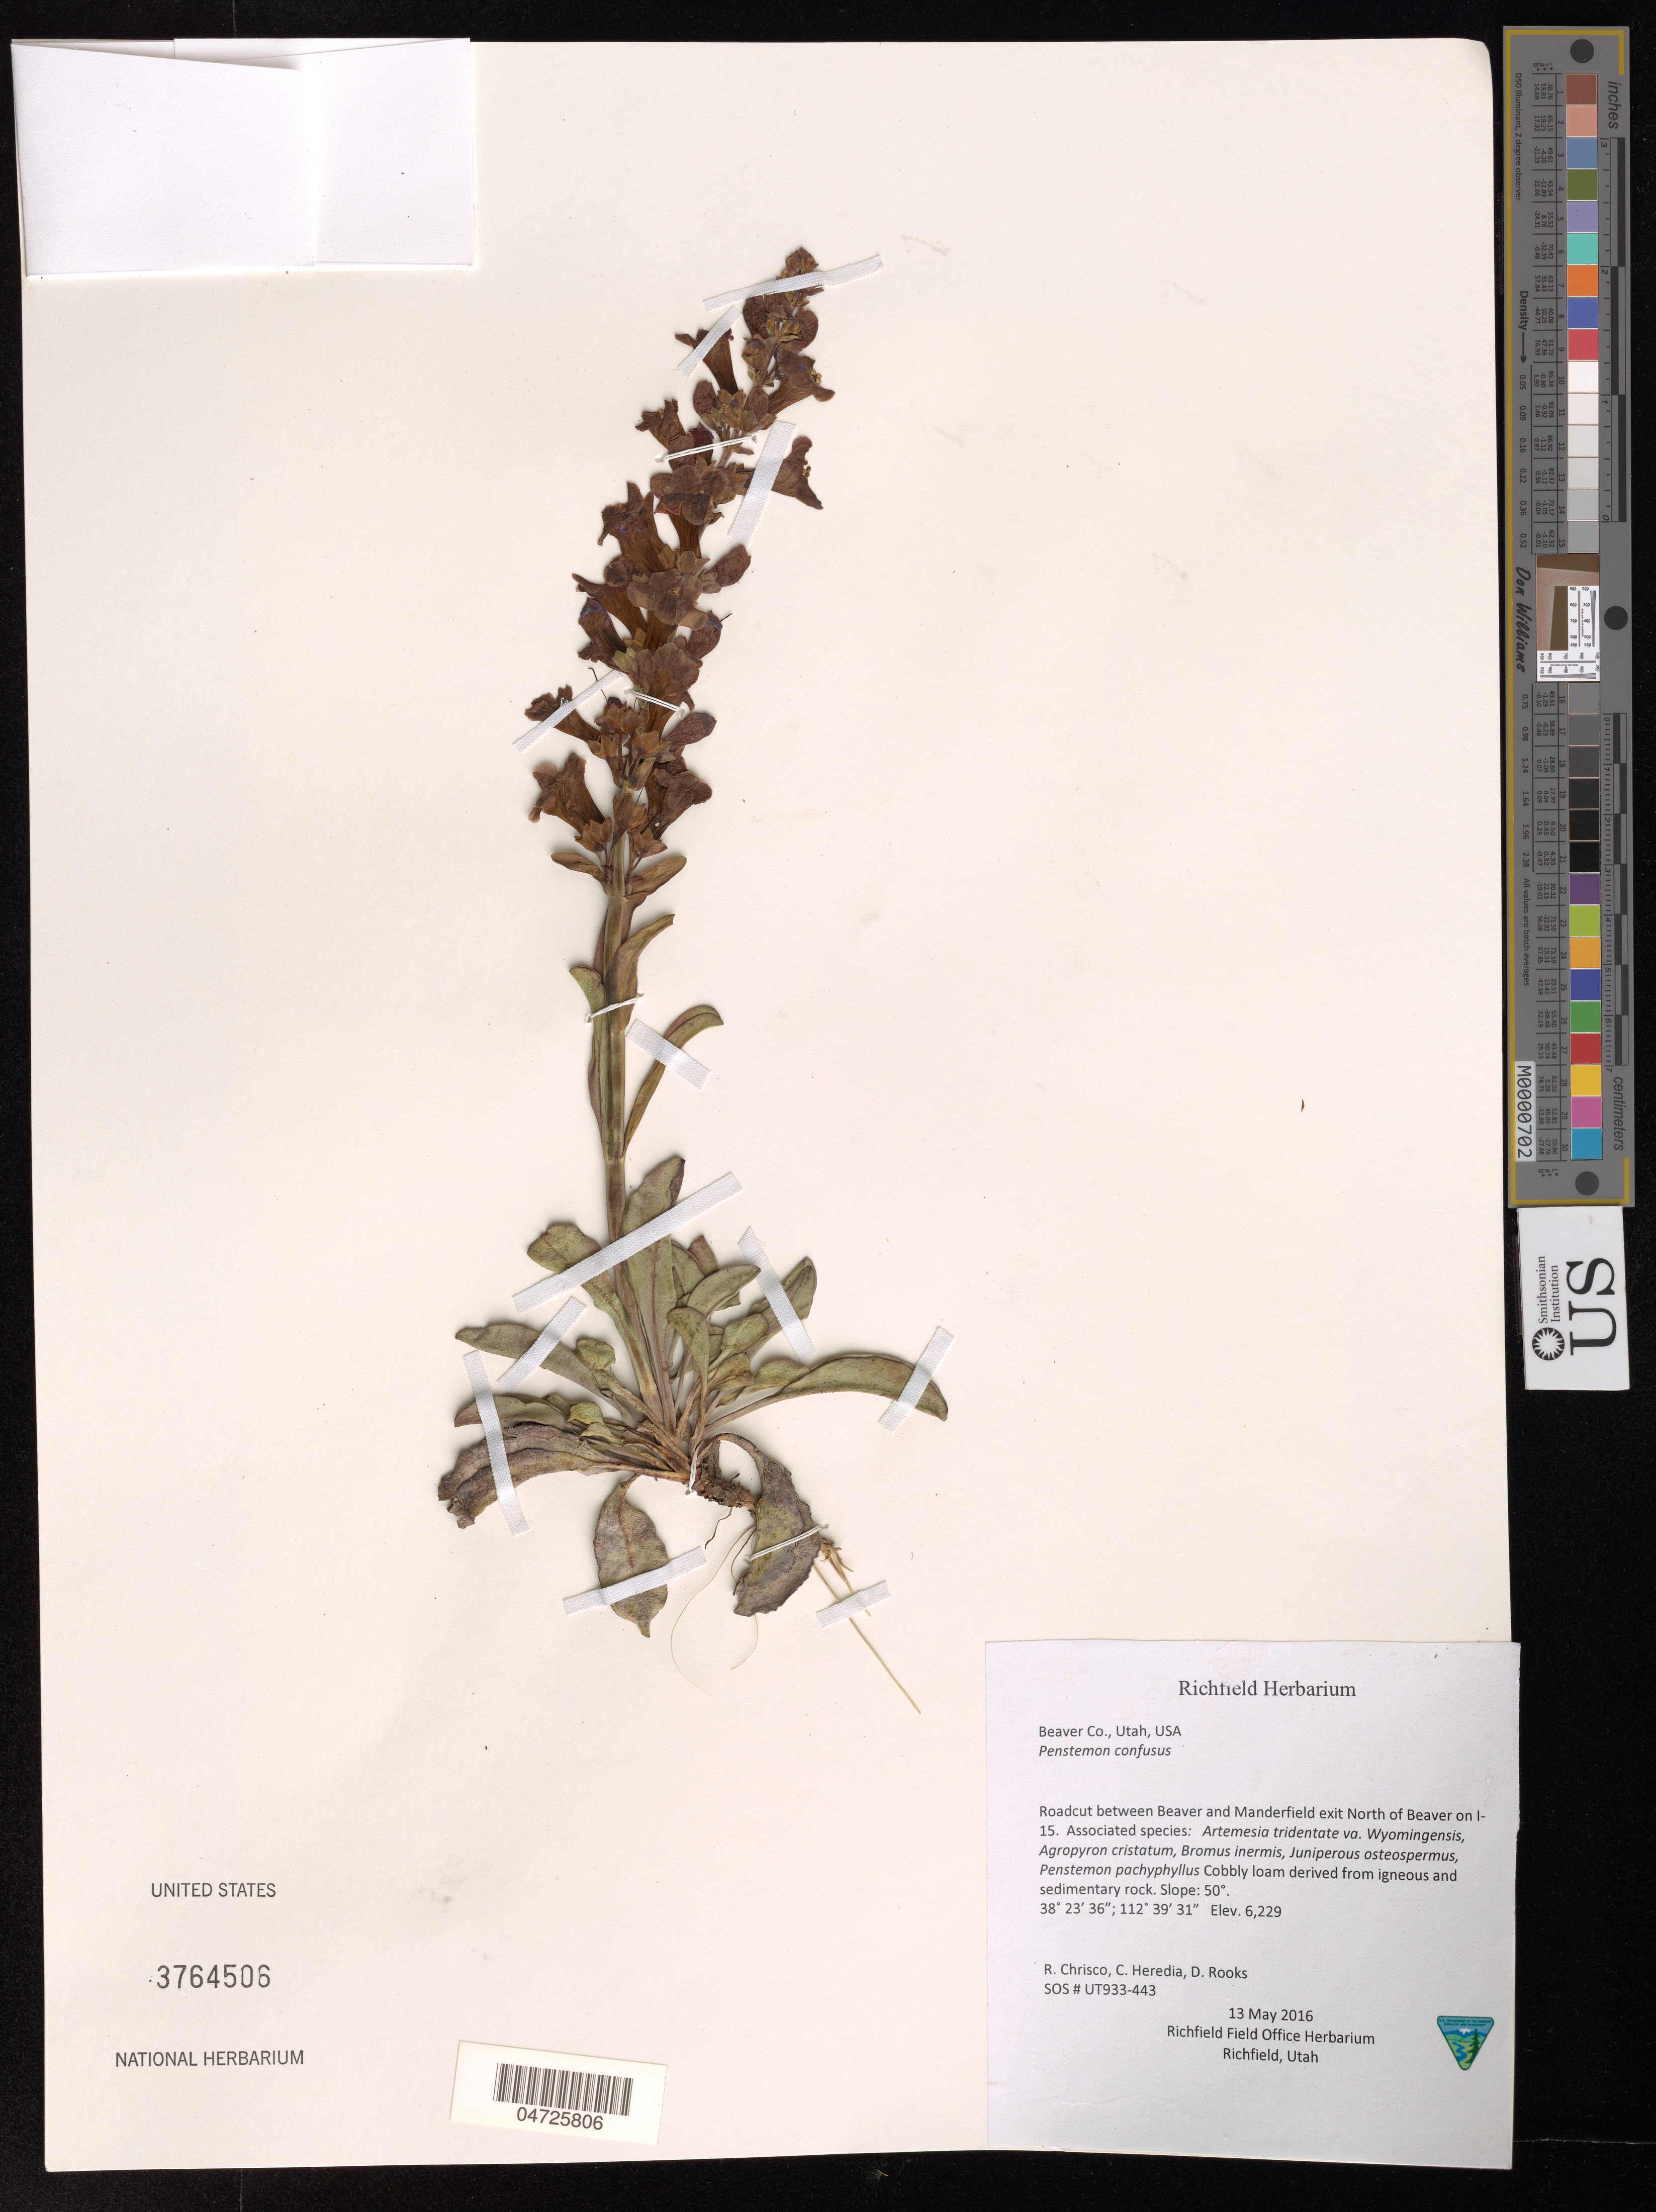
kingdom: Plantae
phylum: Tracheophyta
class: Magnoliopsida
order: Lamiales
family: Plantaginaceae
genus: Penstemon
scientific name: Penstemon confusus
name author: M.E. Jones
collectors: R. Chrisco, C. Heredia & D. Rooks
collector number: UT933-443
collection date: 2016-05-13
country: United States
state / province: Utah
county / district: Beaver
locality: Beaver Co. Roadcut between Beaver and Manderfield exit North of Beaver on I-15.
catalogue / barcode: US 3764506